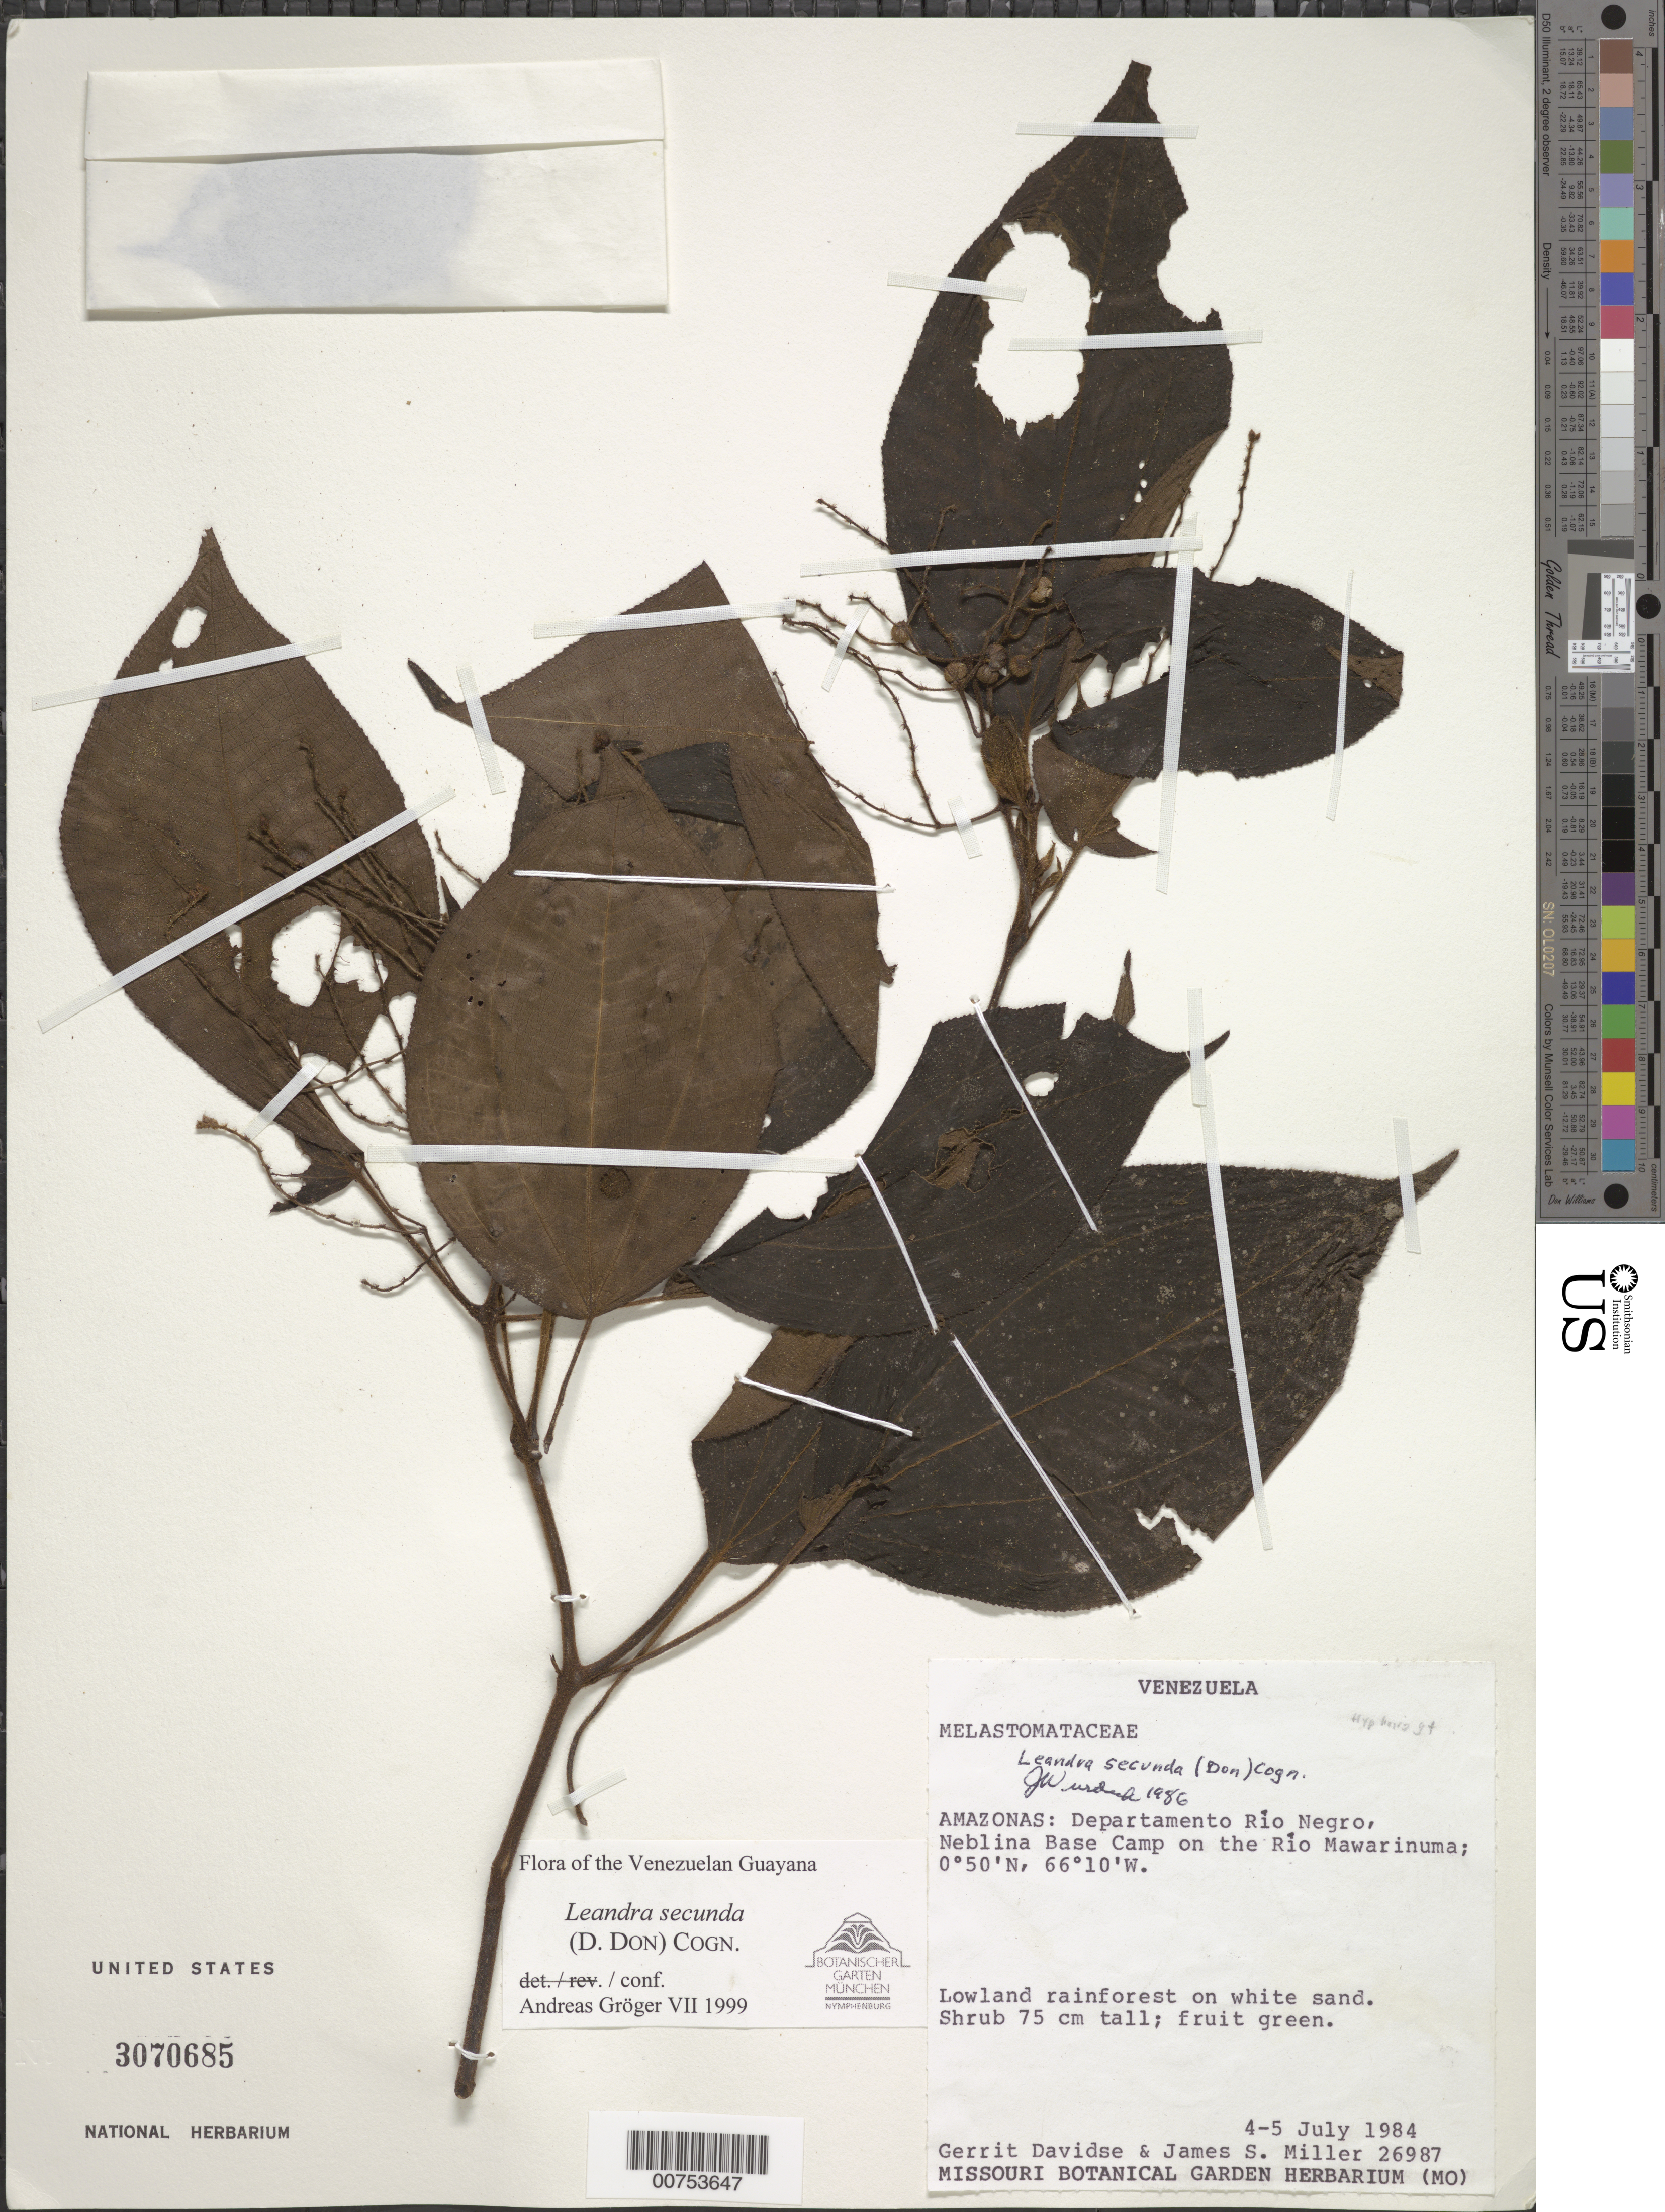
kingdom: Plantae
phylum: Tracheophyta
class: Magnoliopsida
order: Myrtales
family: Melastomataceae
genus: Leandra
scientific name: Leandra secunda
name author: (D. Don) Cogn.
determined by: Gröger, A.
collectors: G. Davidse & J. S. Miller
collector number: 26987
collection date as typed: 4-Jul-84 to 5-Jul-84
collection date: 1984-07-04/1984-07-05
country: Venezuela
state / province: Amazonas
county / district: Río Negro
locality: Neblina Base Camp, Río Mawarinuma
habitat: Lowland rainforest on white sand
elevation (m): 200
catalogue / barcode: US 3070685